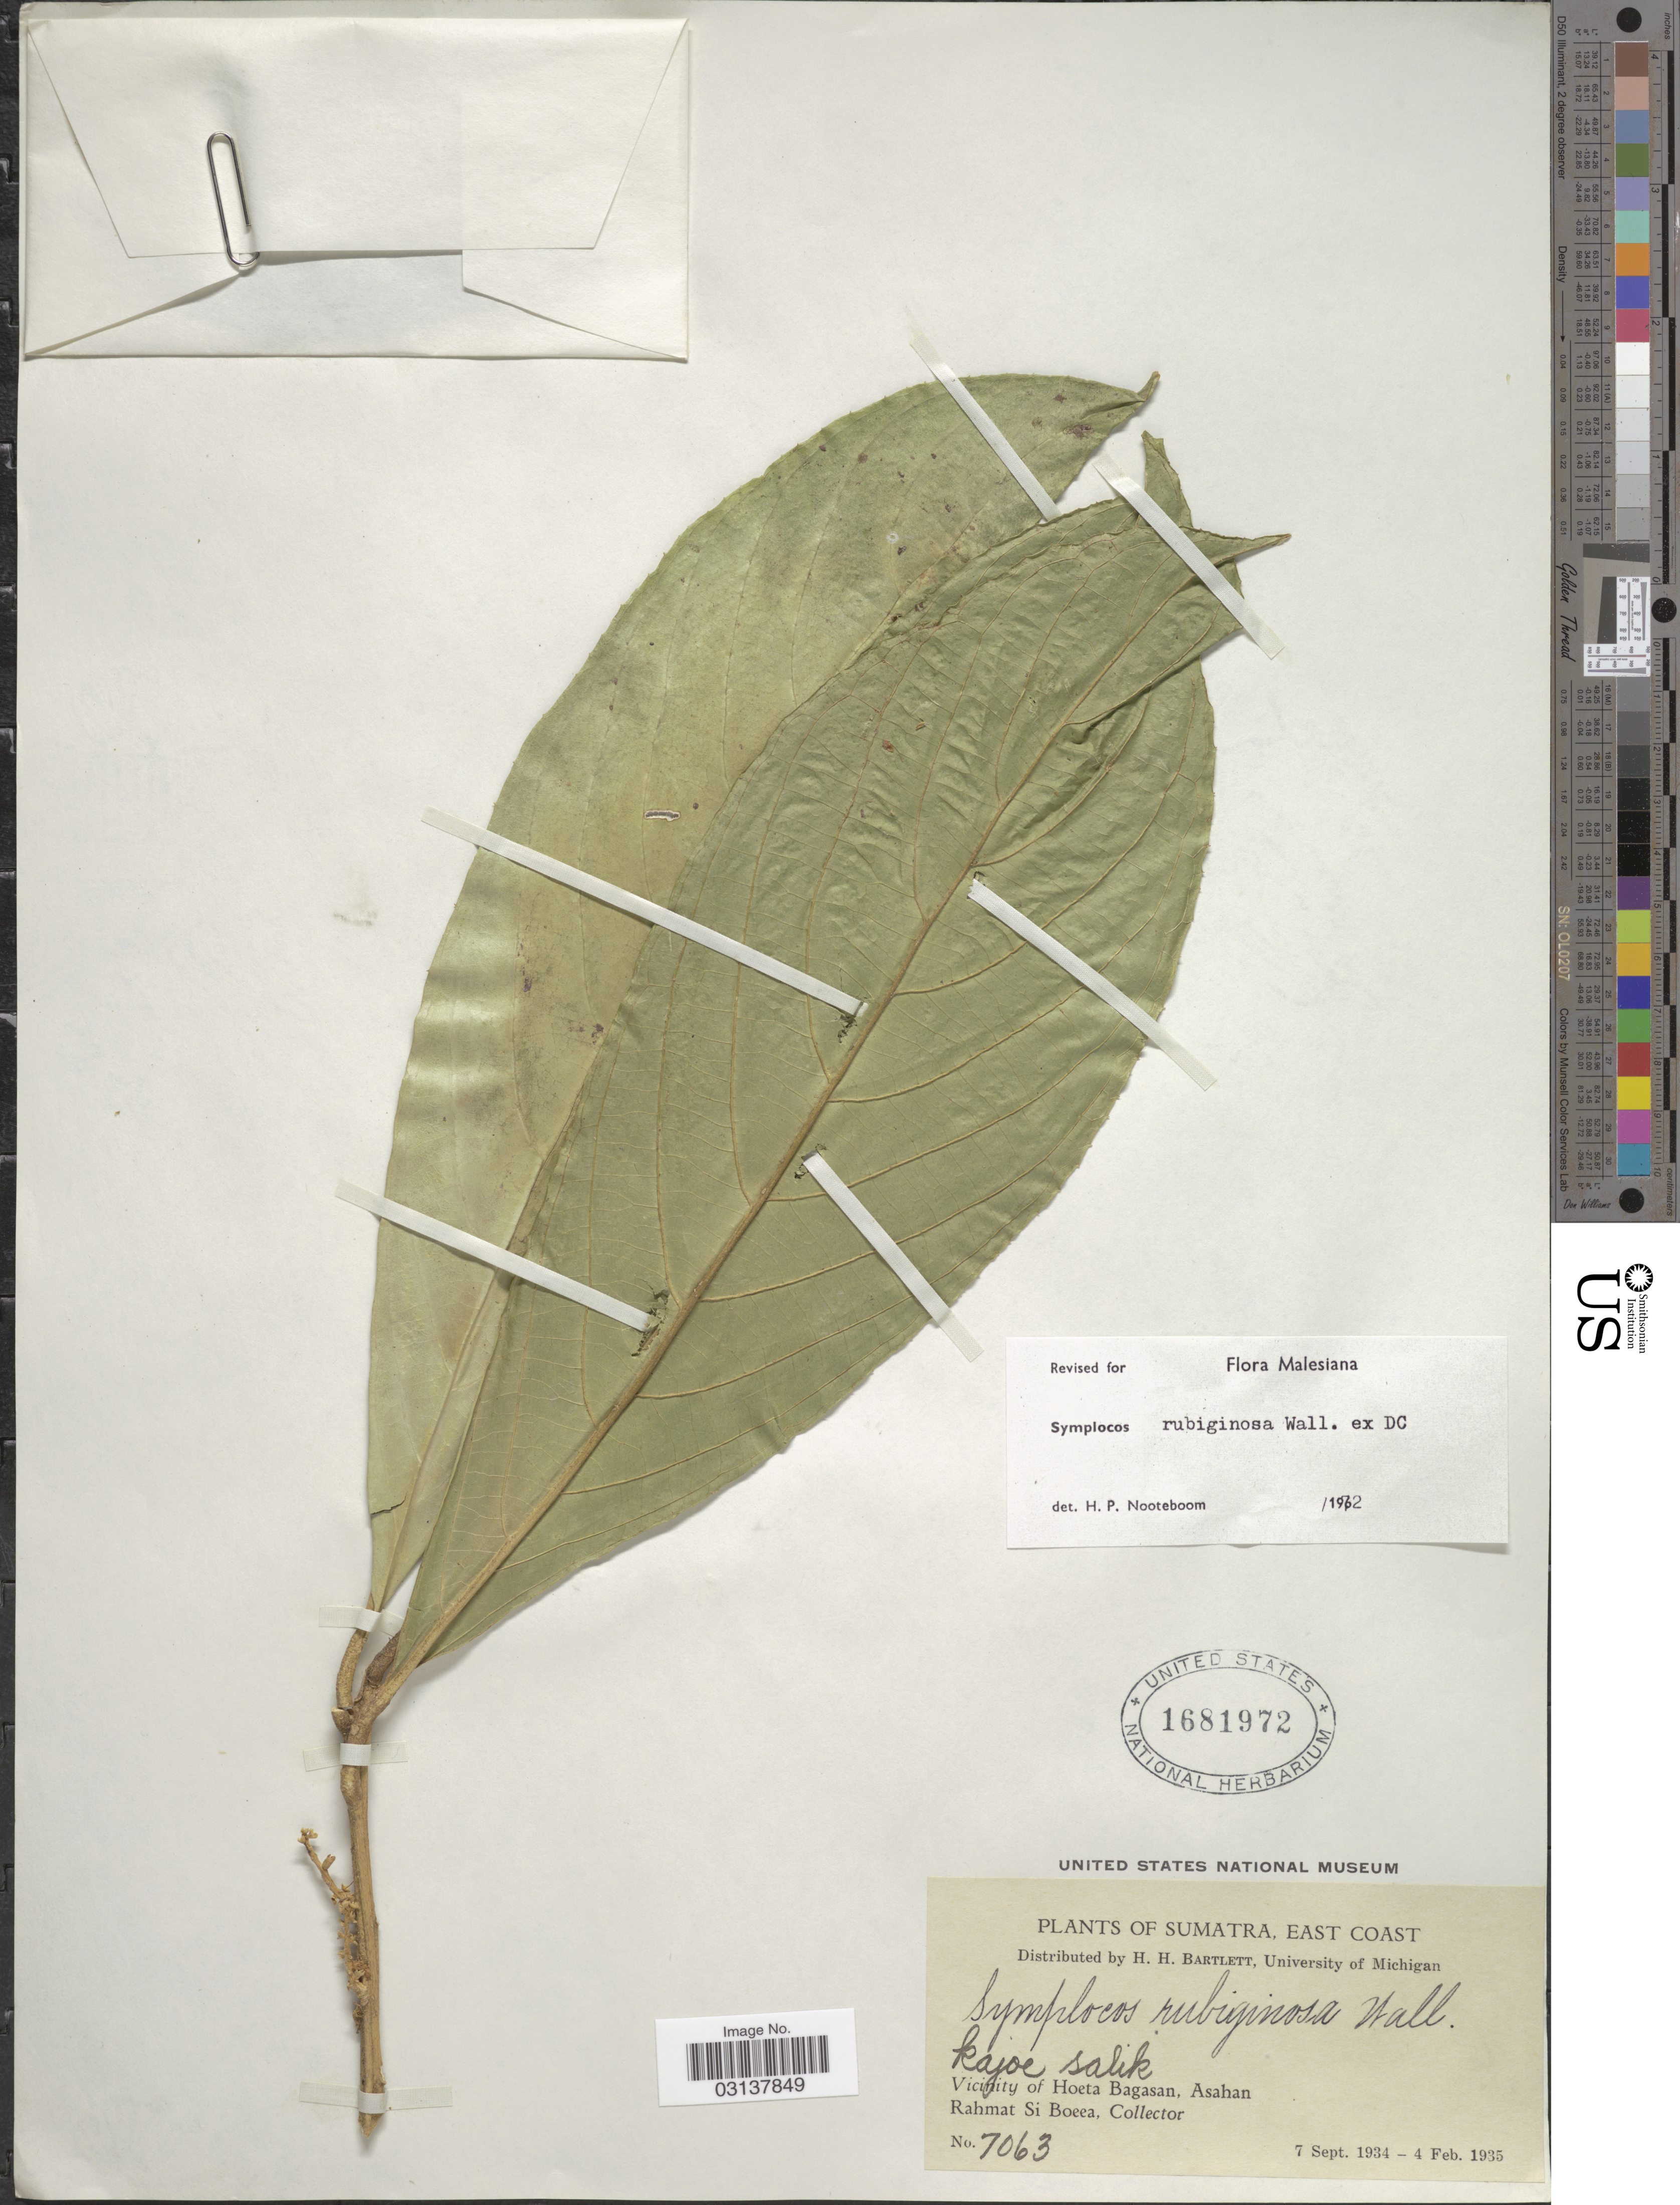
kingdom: Plantae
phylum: Tracheophyta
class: Magnoliopsida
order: Ericales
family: Symplocaceae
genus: Symplocos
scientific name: Symplocos rubiginosa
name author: Wall. ex DC.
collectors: Rahmat Si Boeea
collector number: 7063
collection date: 1934-09-07/1935-02-04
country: Indonesia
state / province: Sumatra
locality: Sumatra, East Coast. Vicinity of Hoeta Bagasan, Asahan.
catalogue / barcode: US 1681972